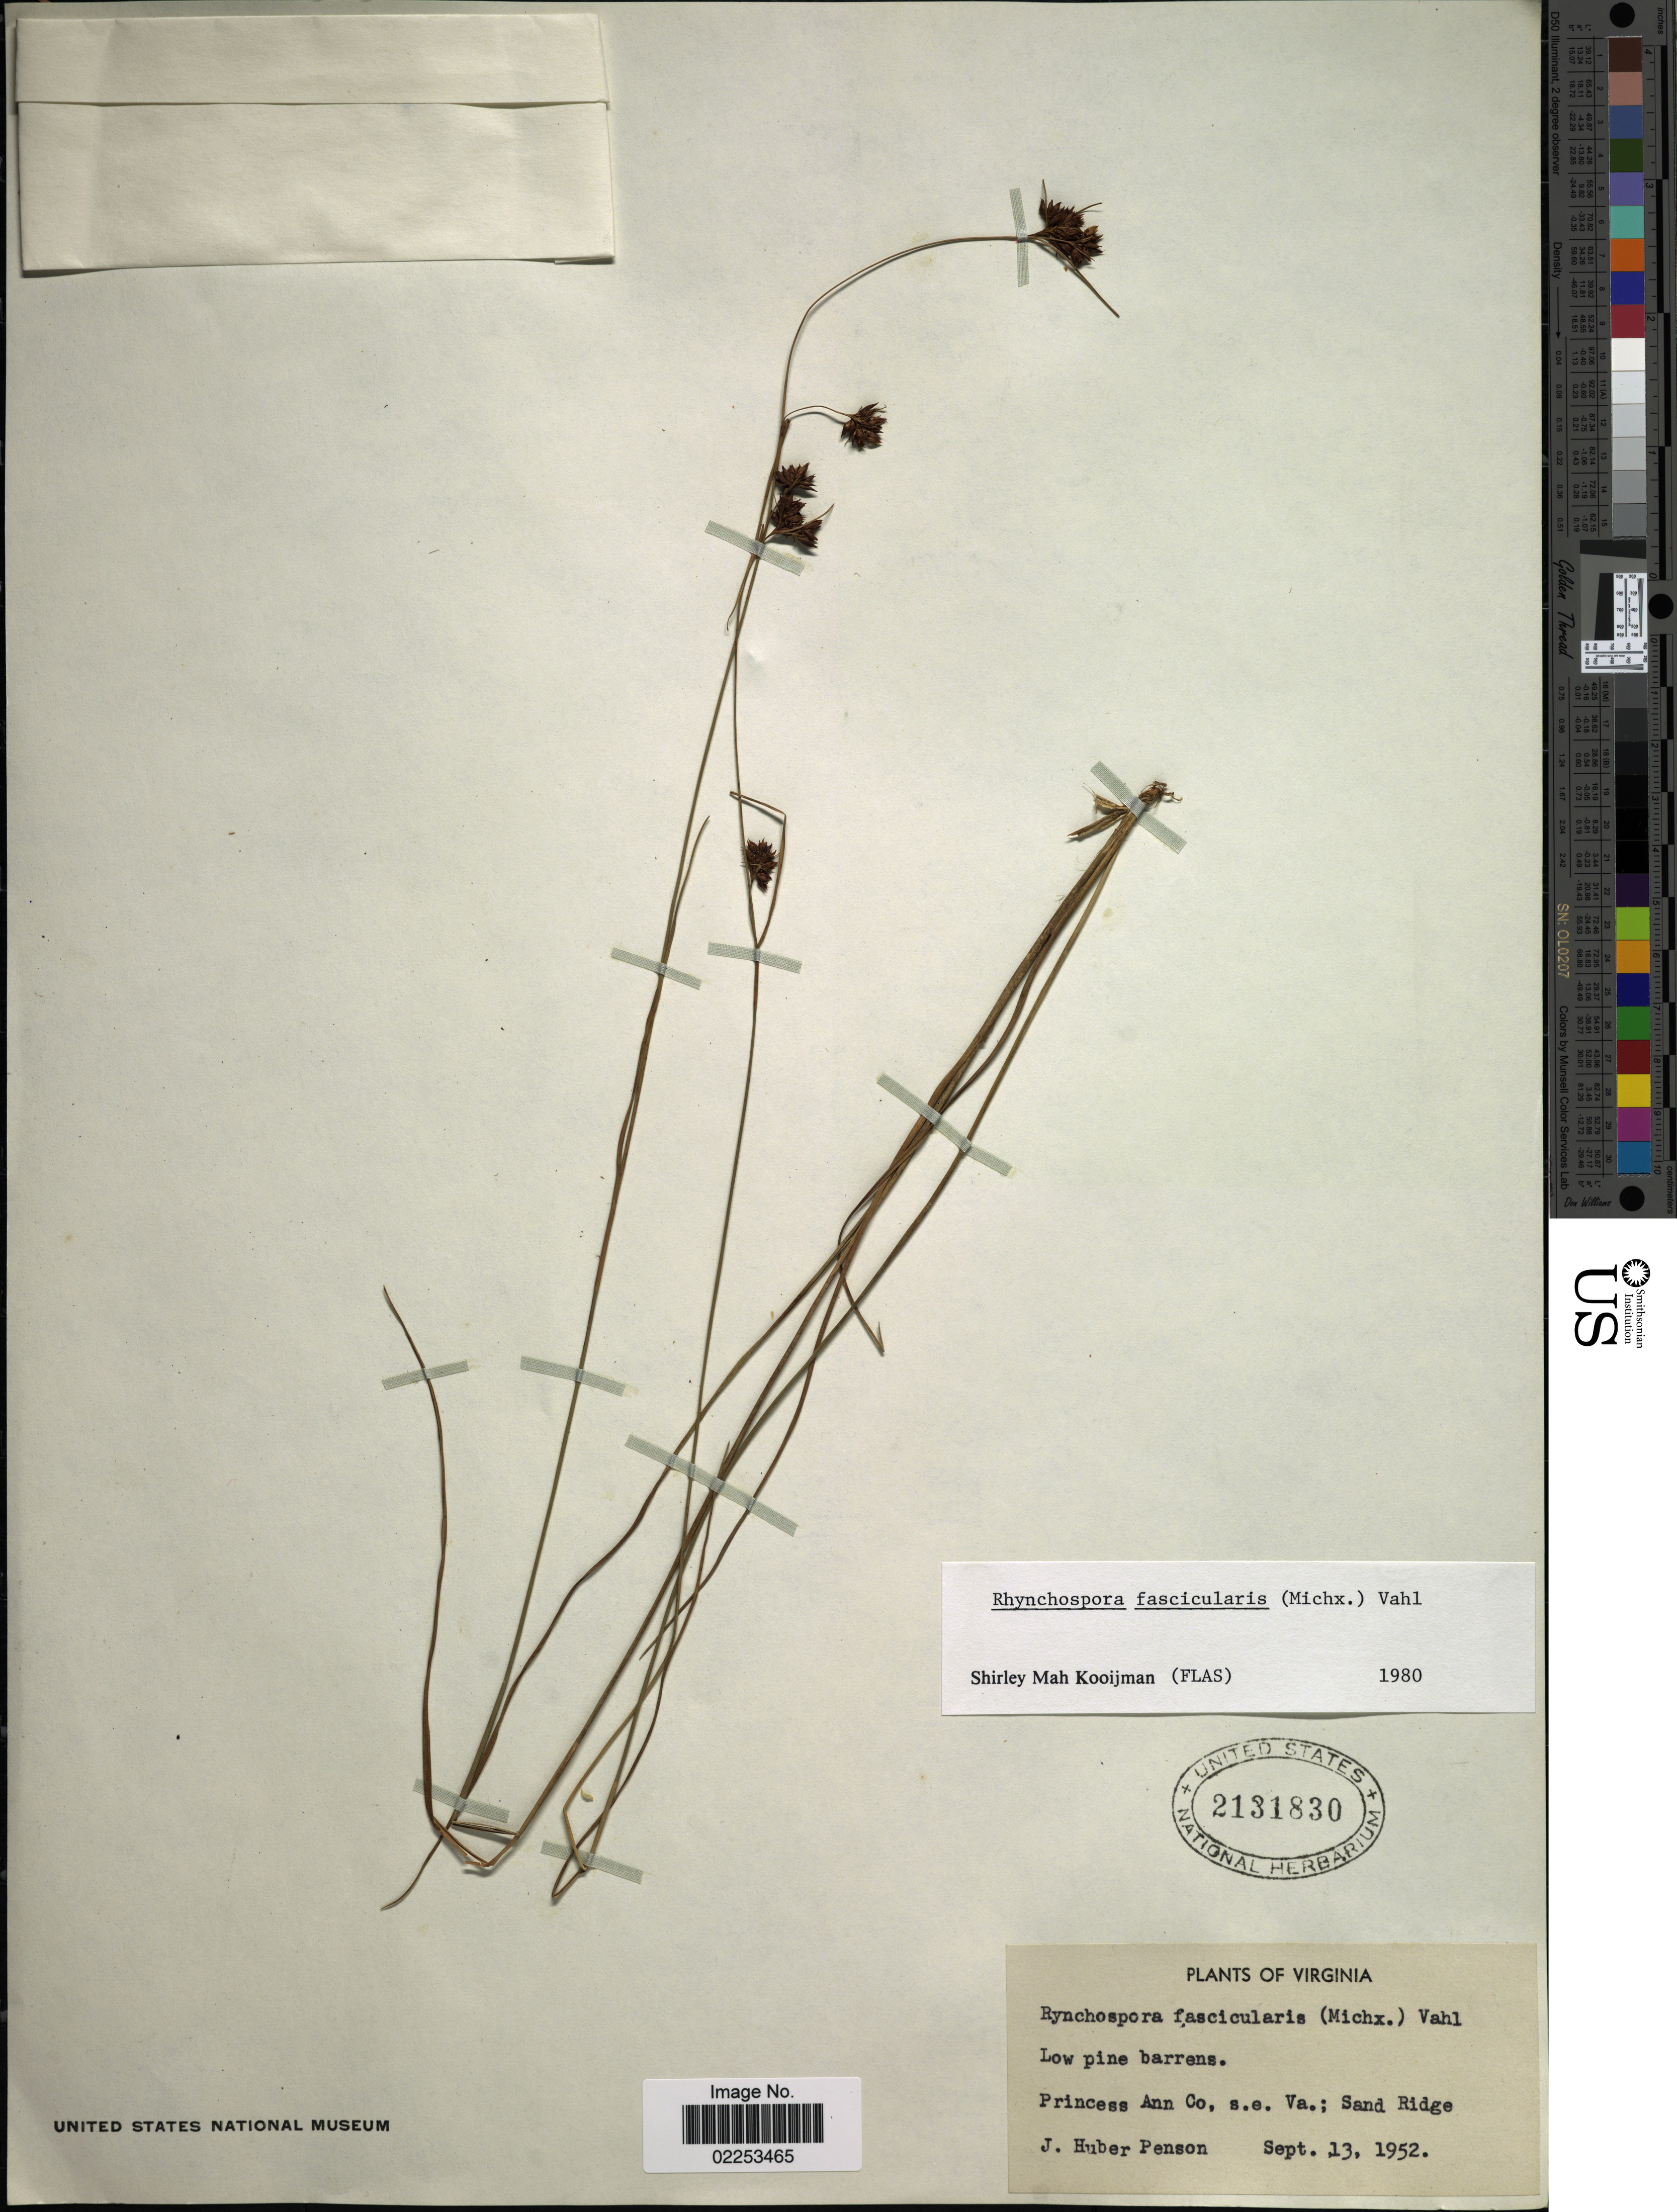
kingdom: Plantae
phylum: Tracheophyta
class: Liliopsida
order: Poales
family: Cyperaceae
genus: Rhynchospora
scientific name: Rhynchospora fascicularis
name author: (Michx.) Vahl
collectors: J. Penson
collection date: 1952-09-13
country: United States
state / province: Virginia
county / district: City of Virginia Beach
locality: Low pine barrens, Princess Ann Co.(= historic county name), SE Va.; Sand Ridge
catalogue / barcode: US 2131830